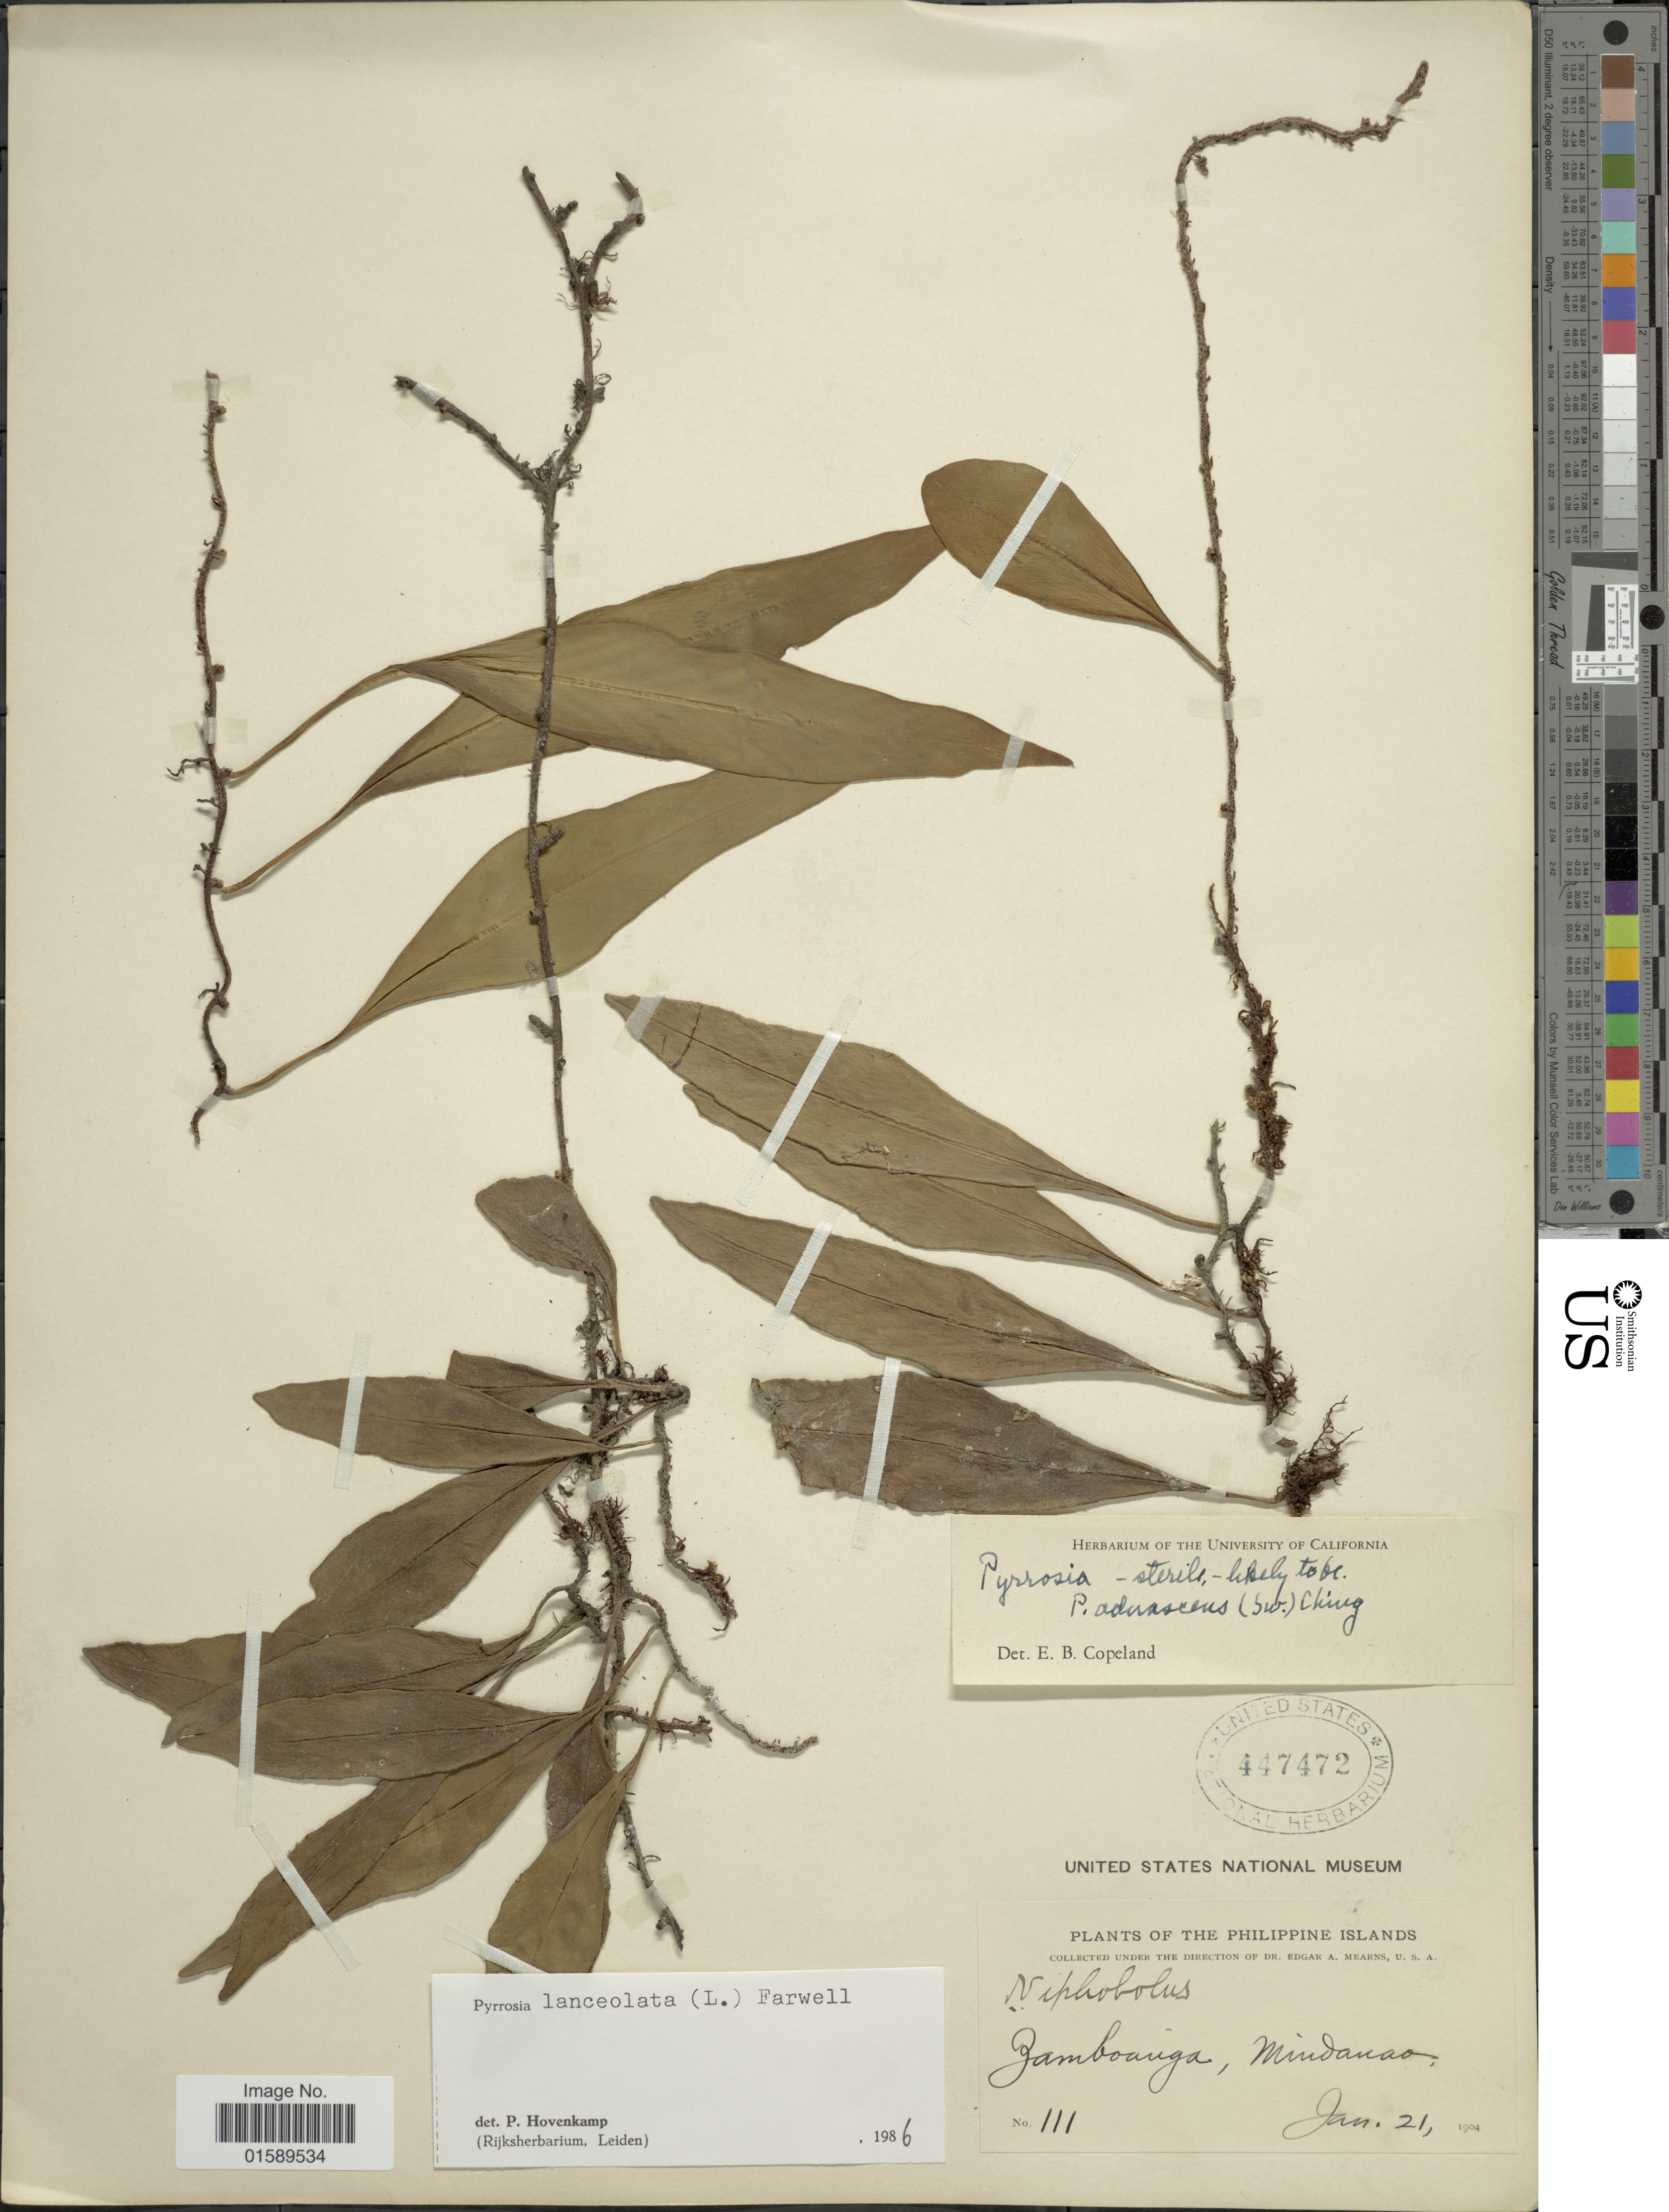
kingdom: Plantae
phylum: Tracheophyta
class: Polypodiopsida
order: Polypodiales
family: Polypodiaceae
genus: Pyrrosia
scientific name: Pyrrosia lanceolata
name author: (L.) Farw.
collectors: E. A. Mearns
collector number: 111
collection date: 1904-01-21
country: Philippines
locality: Zamboanga, Mindanao.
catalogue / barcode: US 447472